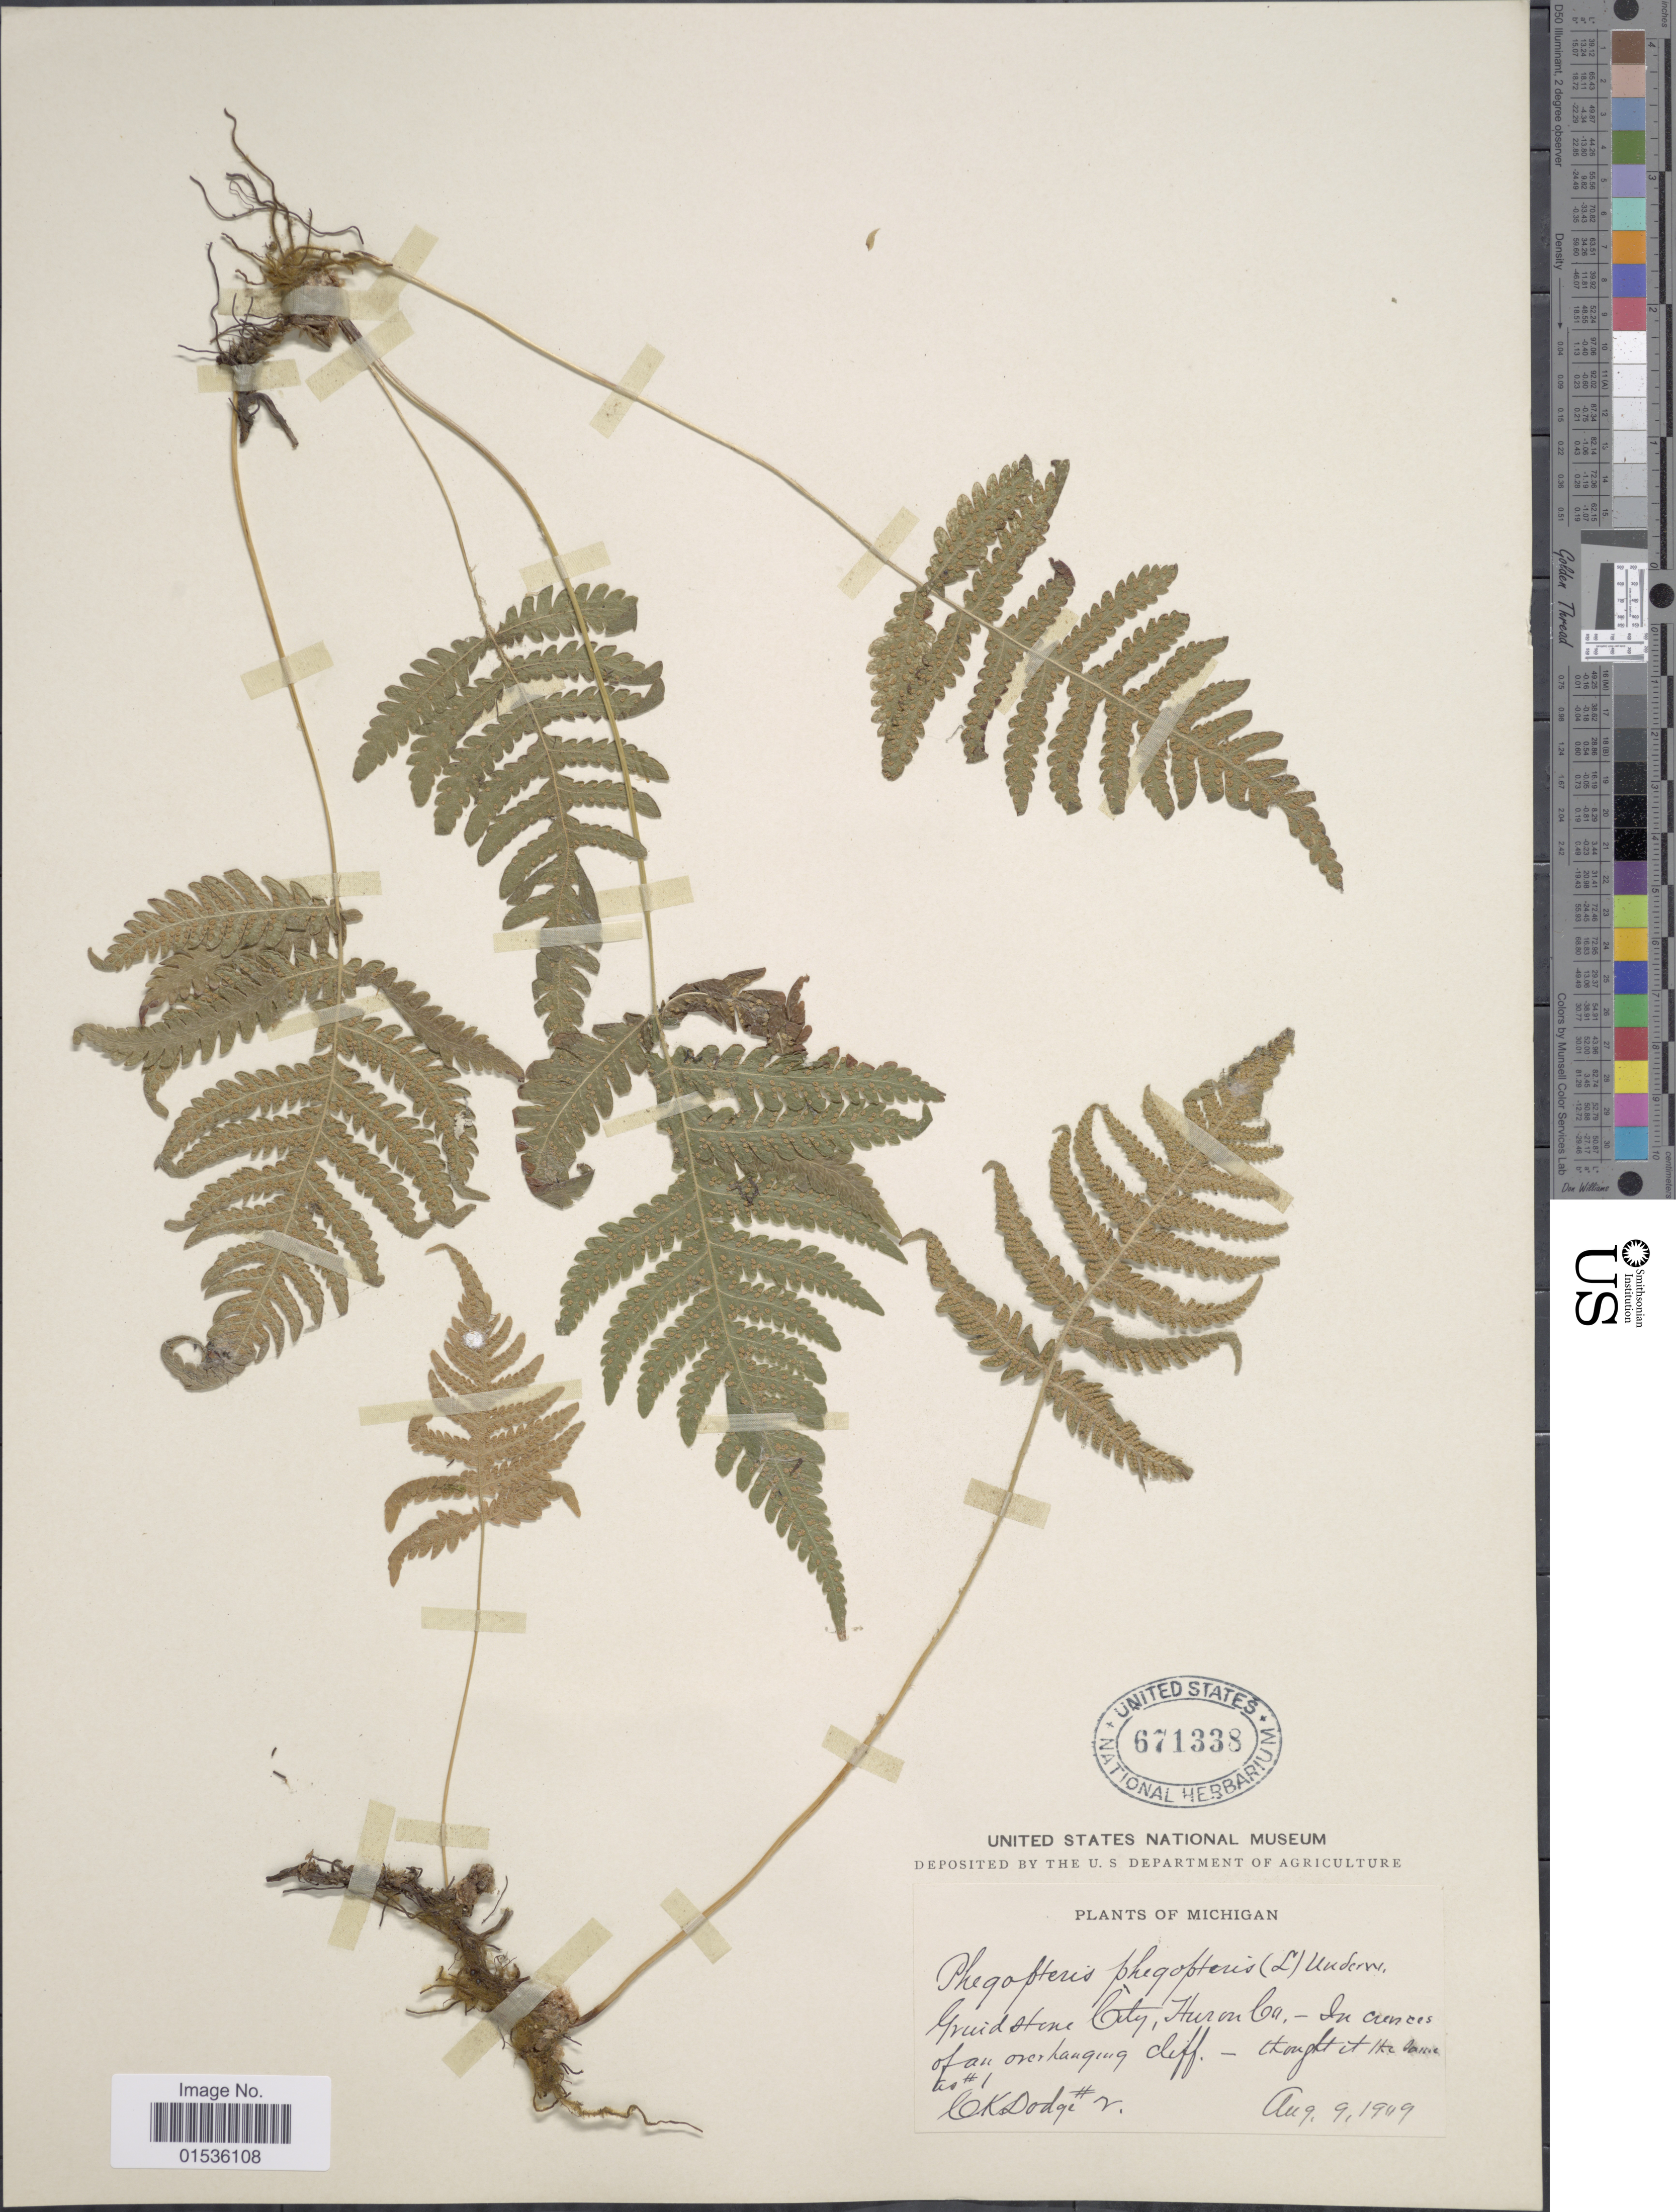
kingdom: Plantae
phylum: Tracheophyta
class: Polypodiopsida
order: Polypodiales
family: Thelypteridaceae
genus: Phegopteris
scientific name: Phegopteris connectilis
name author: (Michx.) Watt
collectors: C. Dodge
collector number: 1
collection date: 1909-08-09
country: United States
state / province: Michigan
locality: Michigan, Grindstone City, Huron Co. In crevices of a rocky overhanging cliff.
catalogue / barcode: US 671338